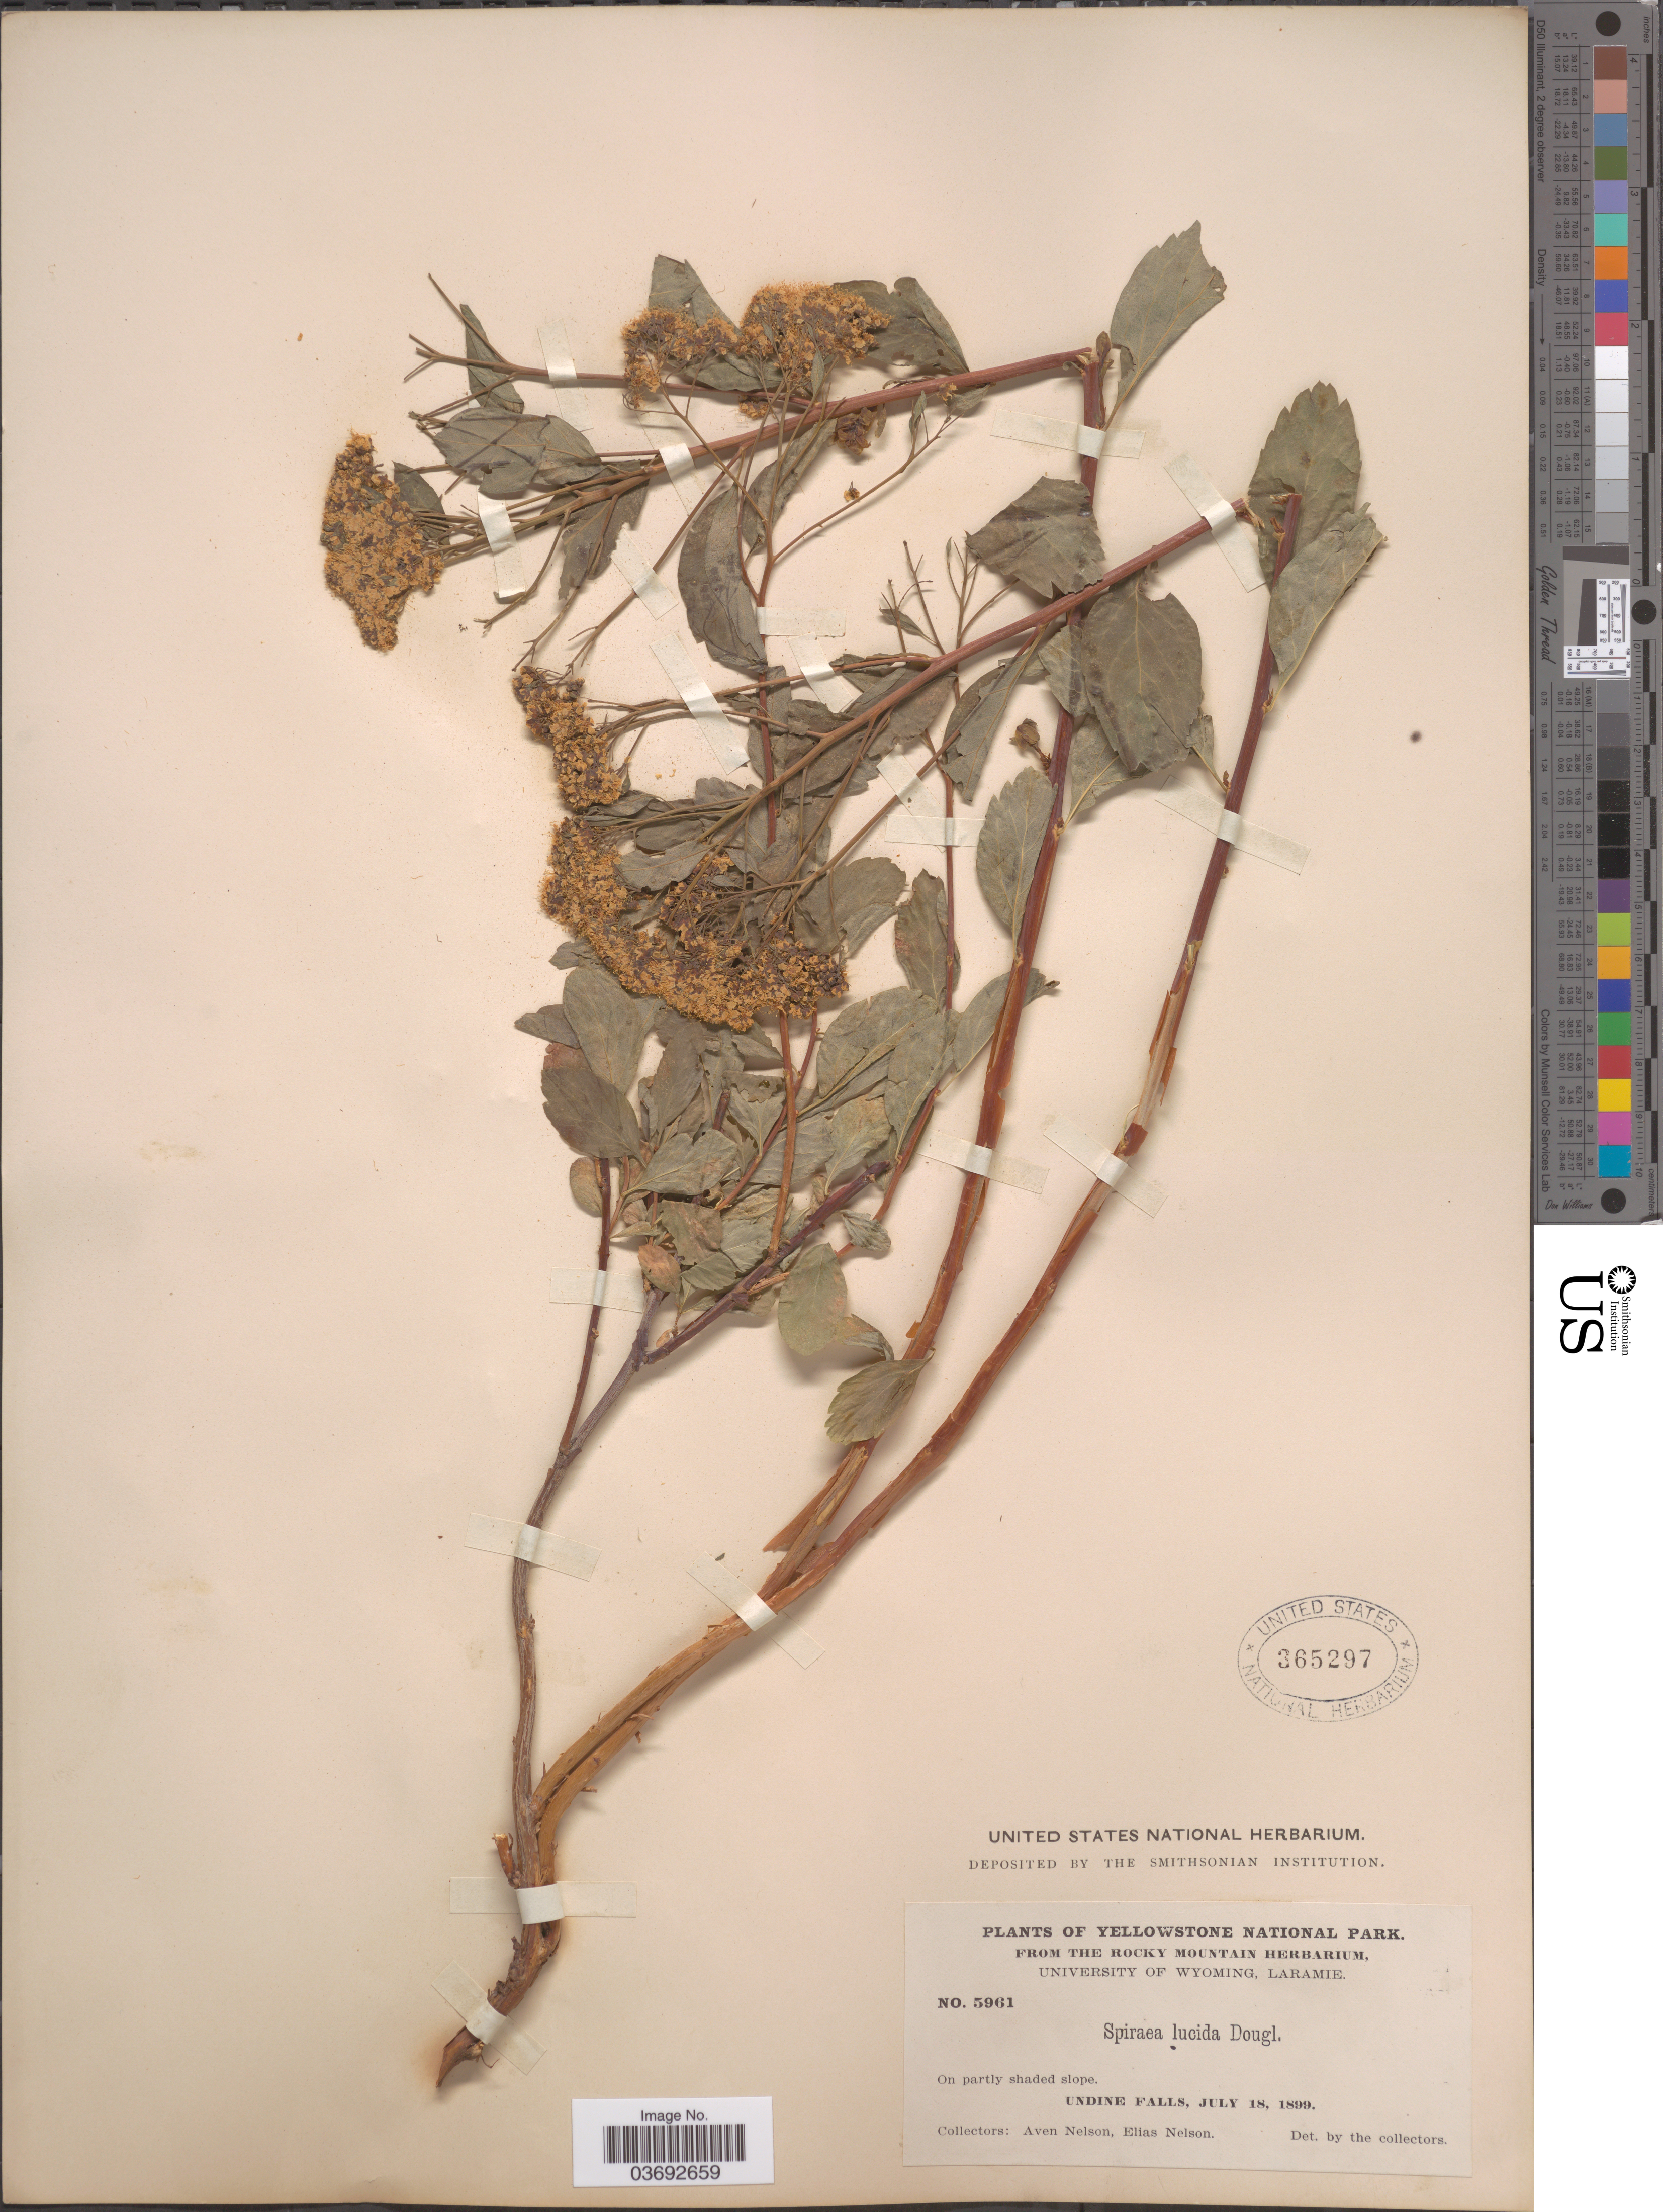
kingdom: Plantae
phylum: Tracheophyta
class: Magnoliopsida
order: Rosales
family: Rosaceae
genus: Spiraea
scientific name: Spiraea lucida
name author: Douglas ex Greene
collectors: A. Nelson & E. Nelson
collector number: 5961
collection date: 1899-07-18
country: United States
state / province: Wyoming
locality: Yellowstone National Park. Undine Falls.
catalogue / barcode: US 365297